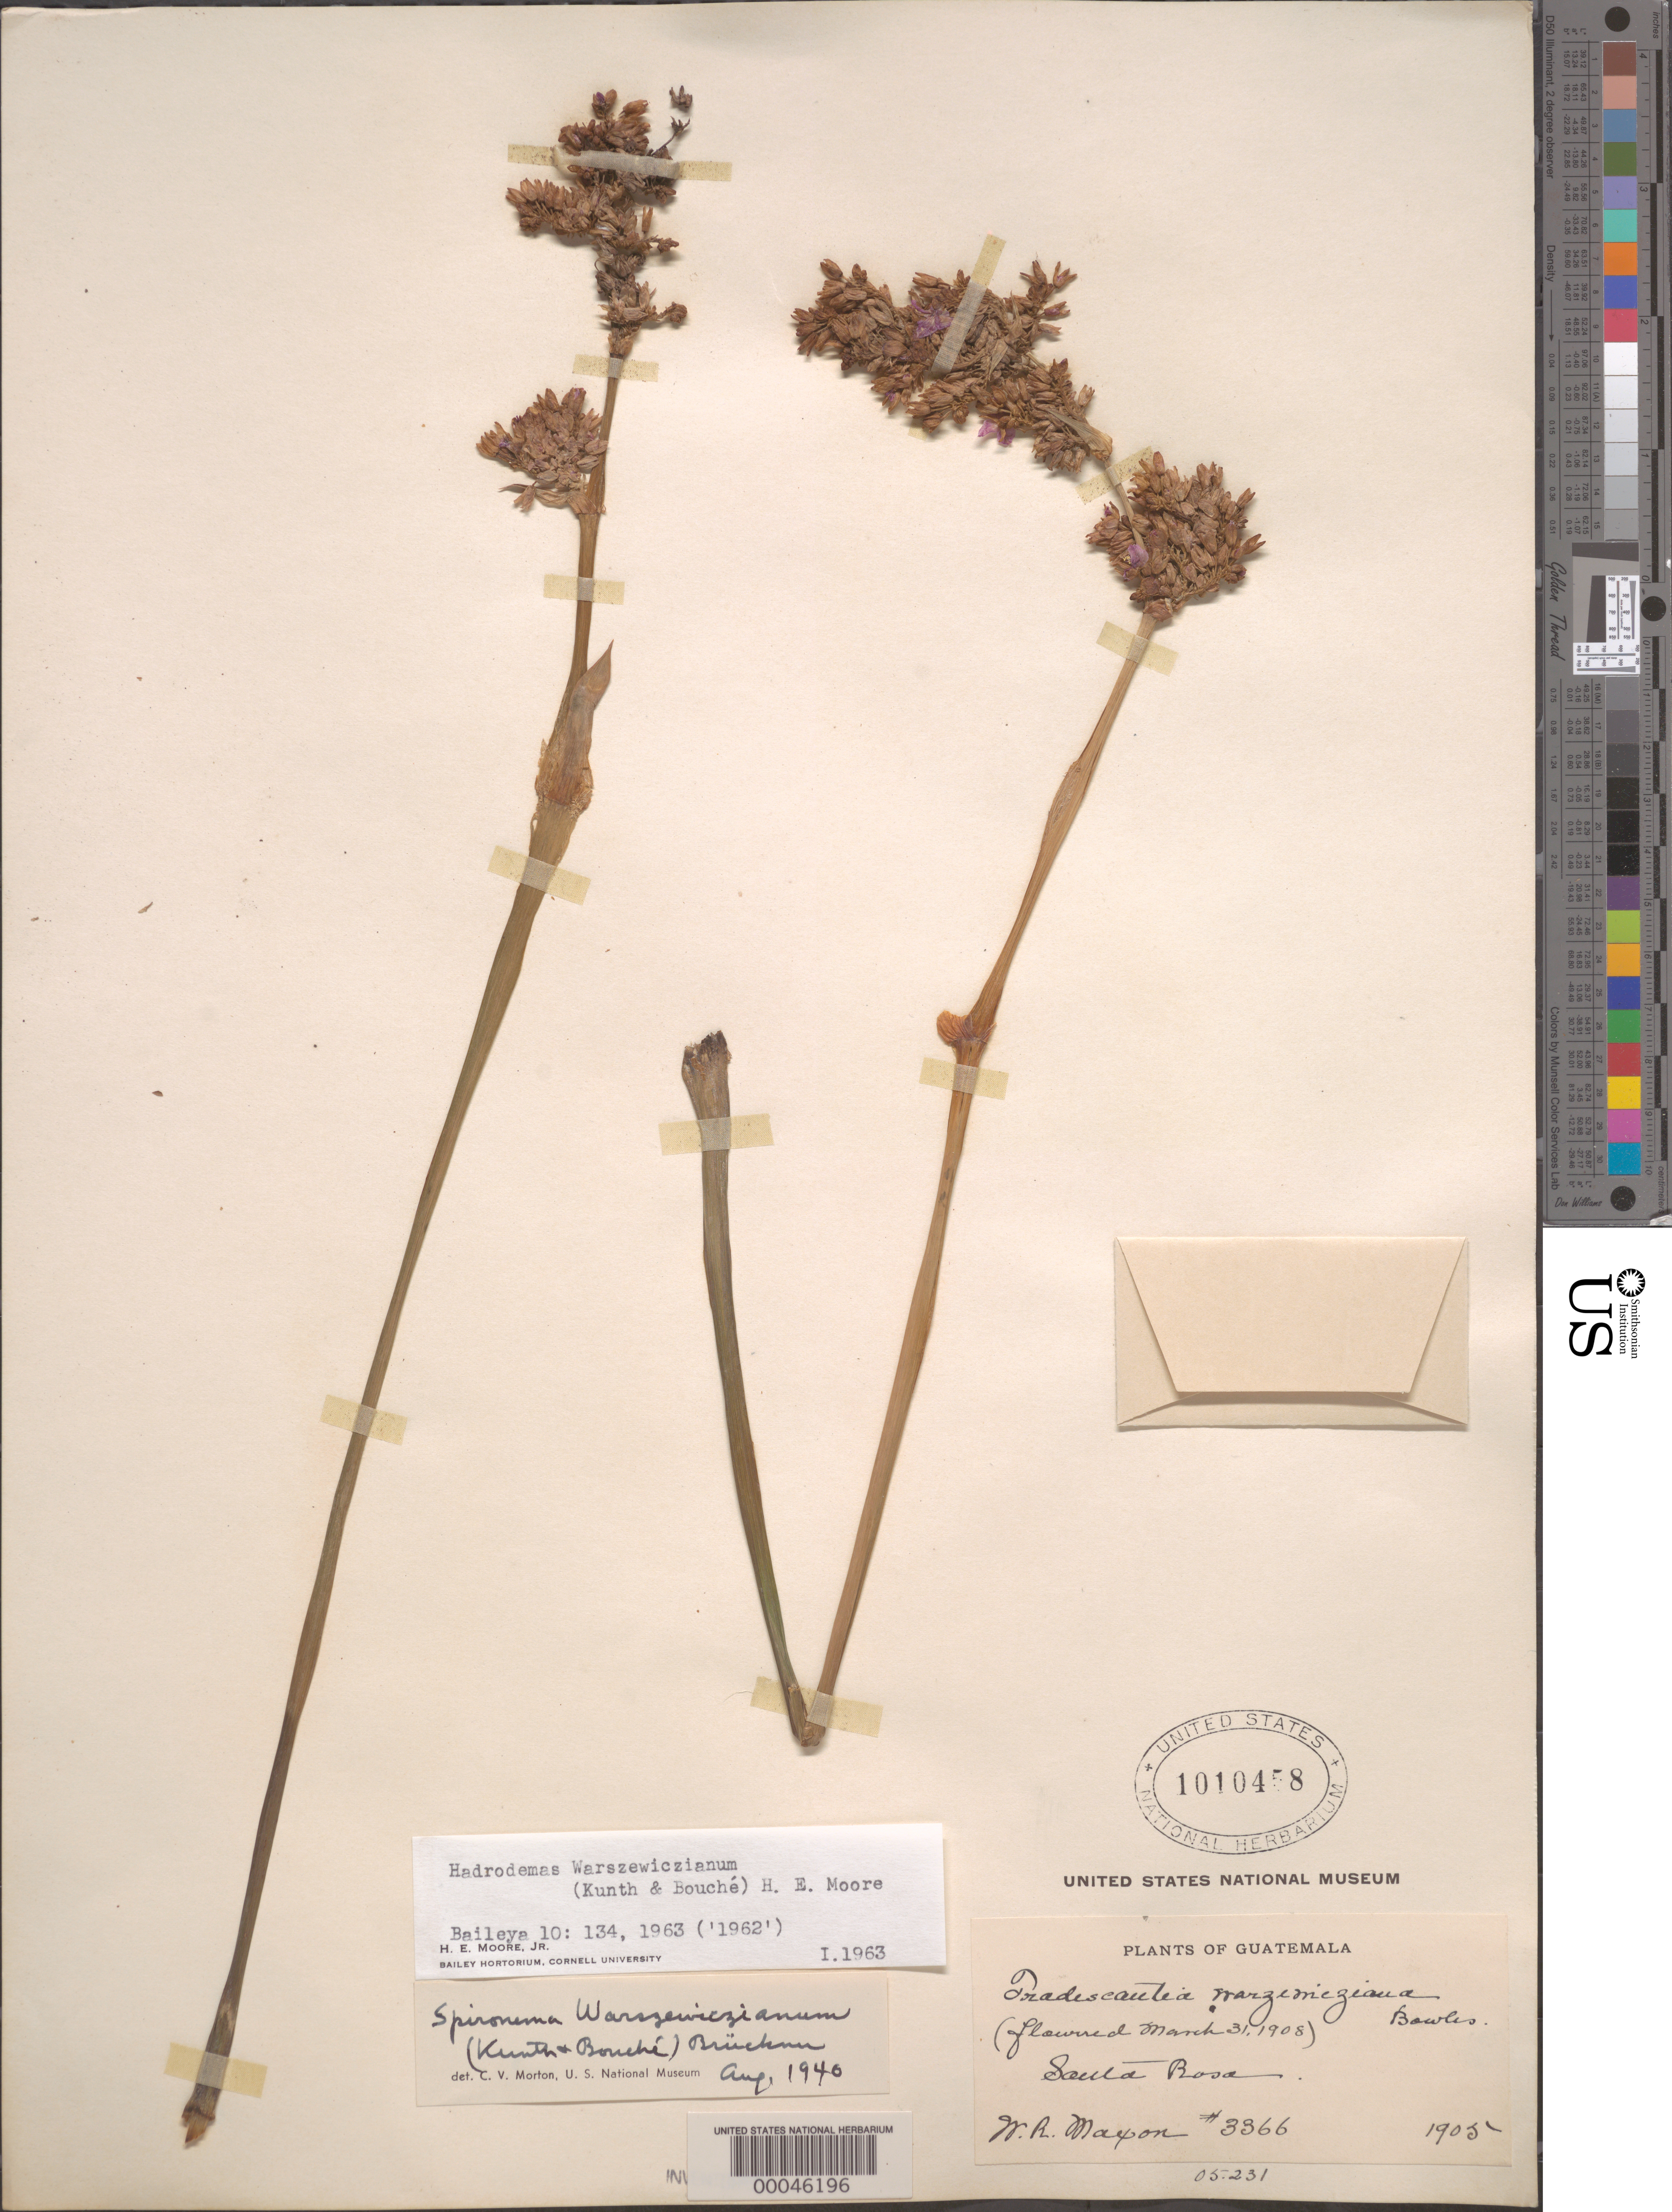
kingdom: Plantae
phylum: Tracheophyta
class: Liliopsida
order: Commelinales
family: Commelinaceae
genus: Callisia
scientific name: Callisia warszewicziana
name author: (Kunth & C.D. Bouché) D.R. Hunt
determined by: Moore, H. E.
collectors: W. R. Maxon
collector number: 3366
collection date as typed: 1905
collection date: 1905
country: Guatemala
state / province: Baja Verapaz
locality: Santa Rosa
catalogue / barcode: US 1010458